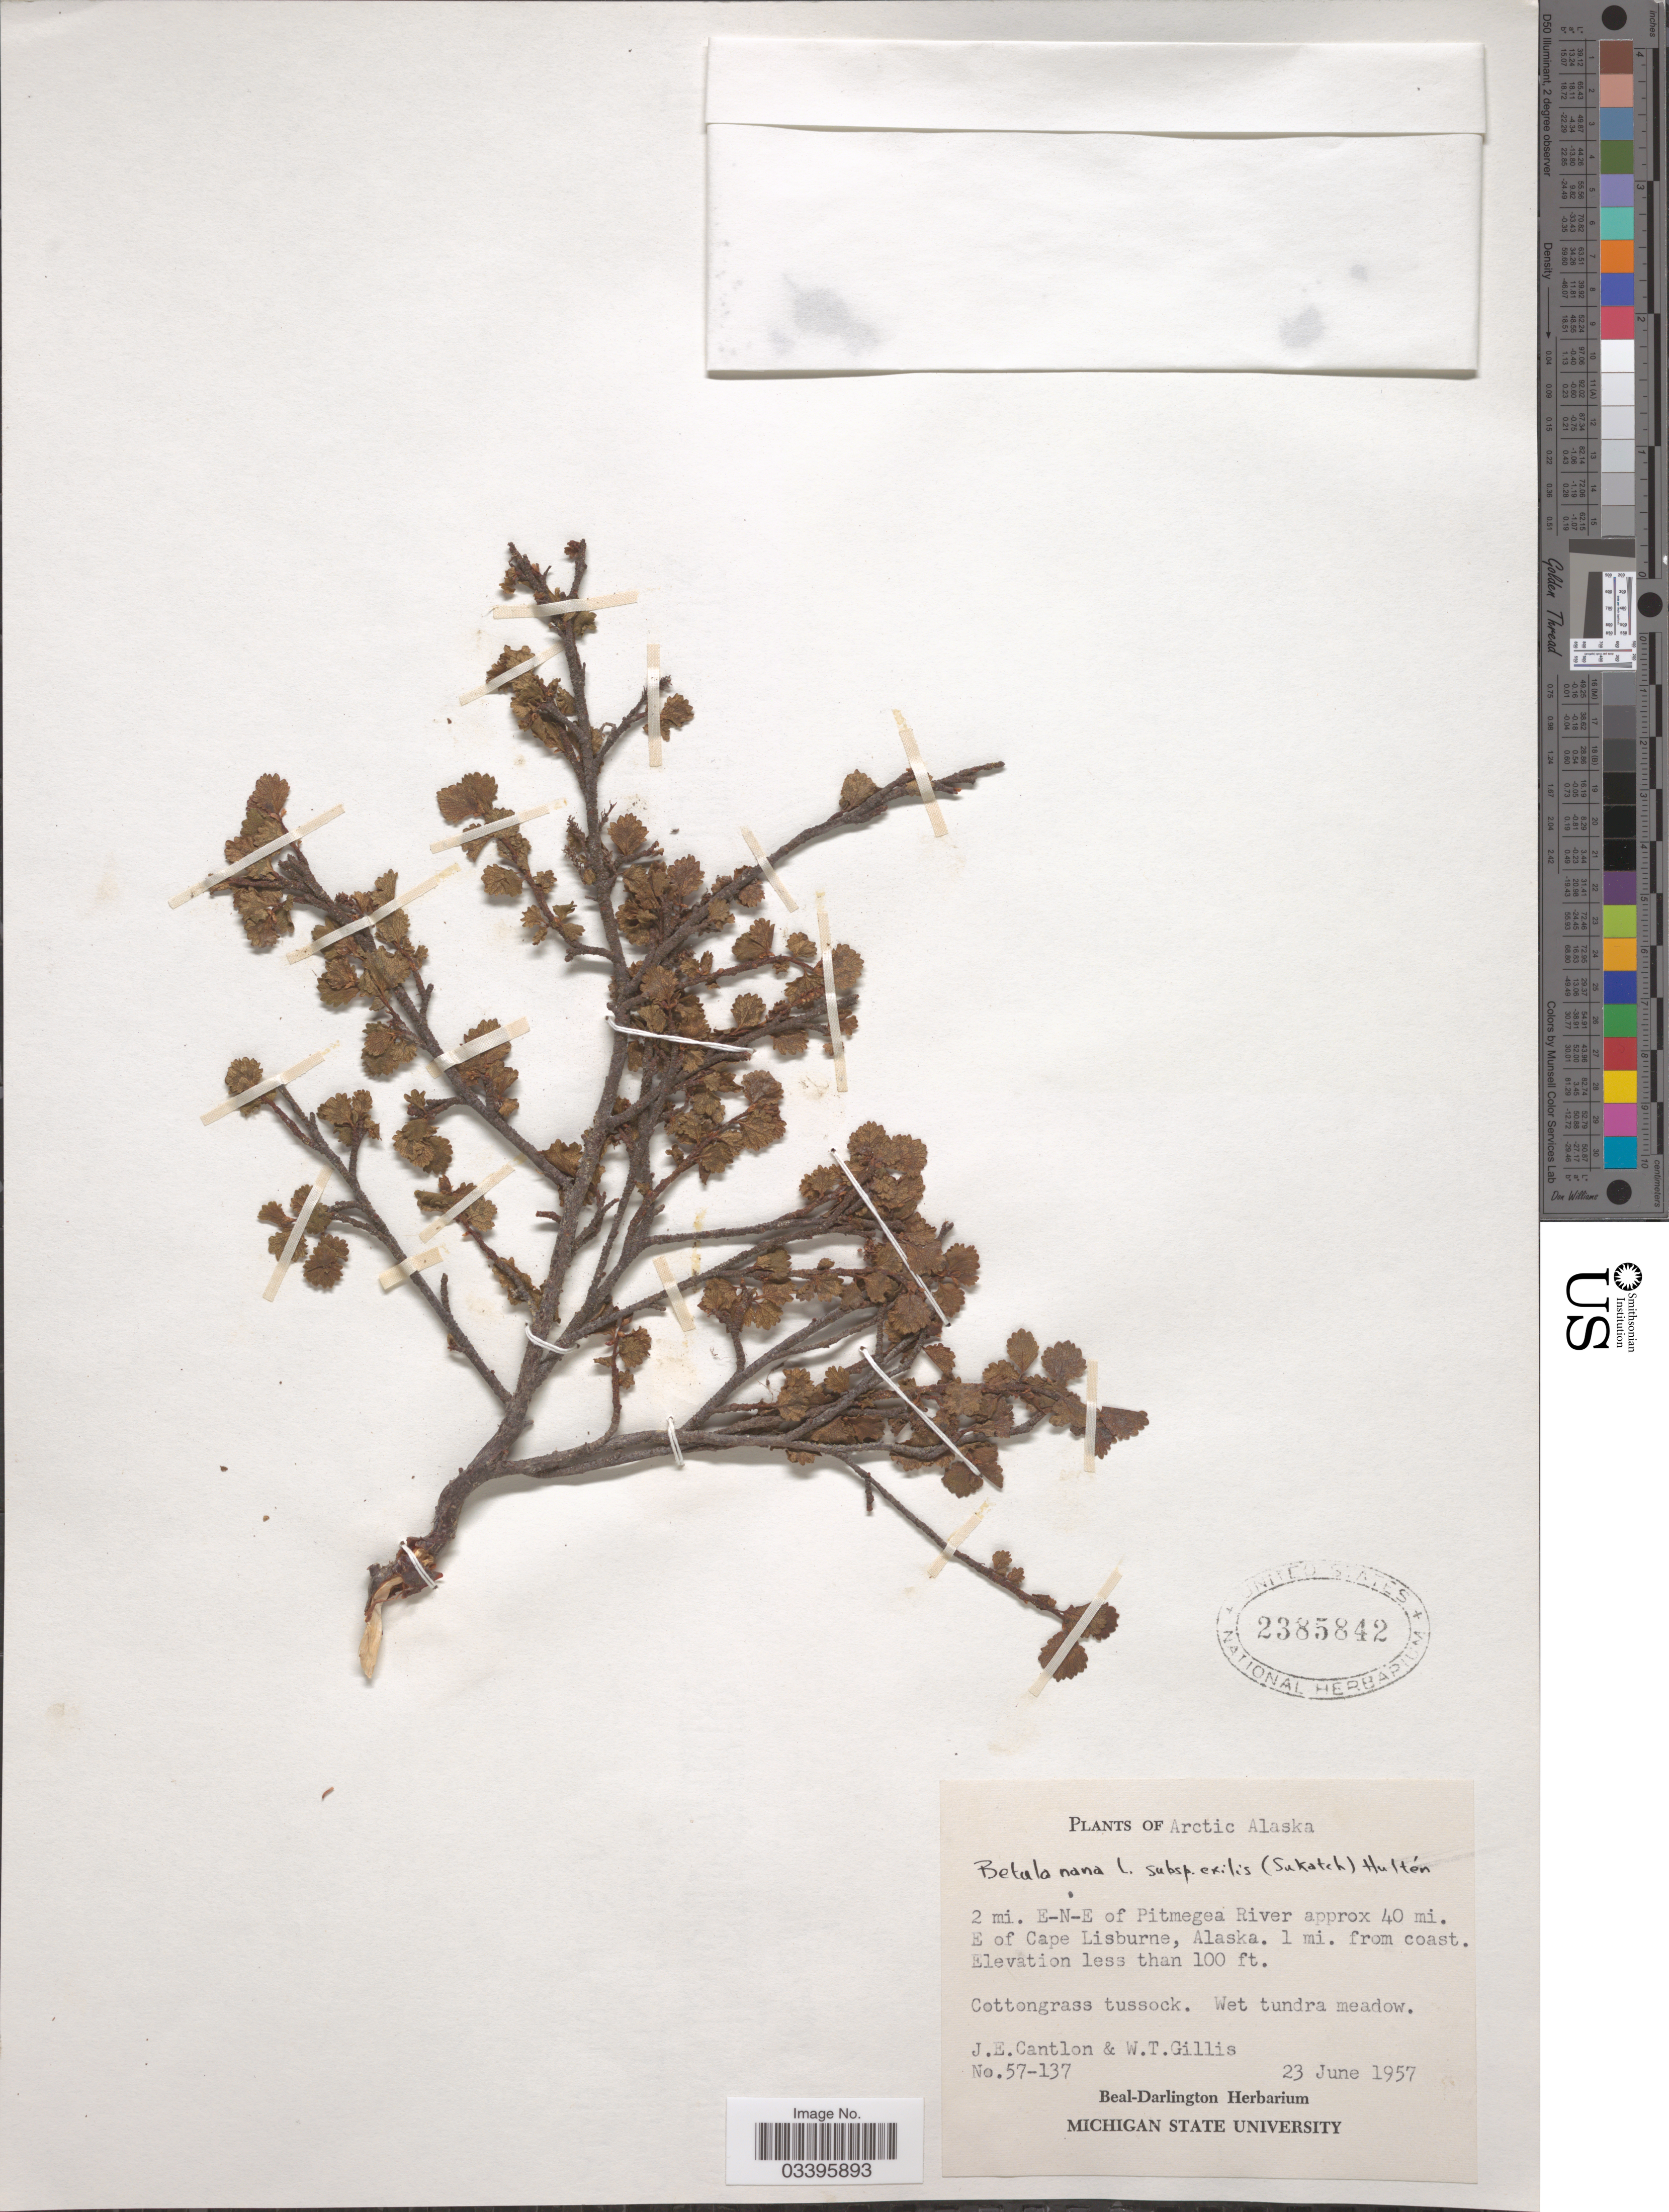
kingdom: Plantae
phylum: Tracheophyta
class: Magnoliopsida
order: Fagales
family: Betulaceae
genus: Betula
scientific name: Betula nana subsp. exilis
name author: L.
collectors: J. Cantlon & W. T. Gillis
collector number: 57-137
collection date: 1957-06-23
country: United States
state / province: Alaska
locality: Arctic Alaska. 2 mi. E-N-E of Pitmegea River approx 40 mi. E of Cape Lisburne, Alaska. 1 mi. from coast.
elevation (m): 30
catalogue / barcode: US 2385842